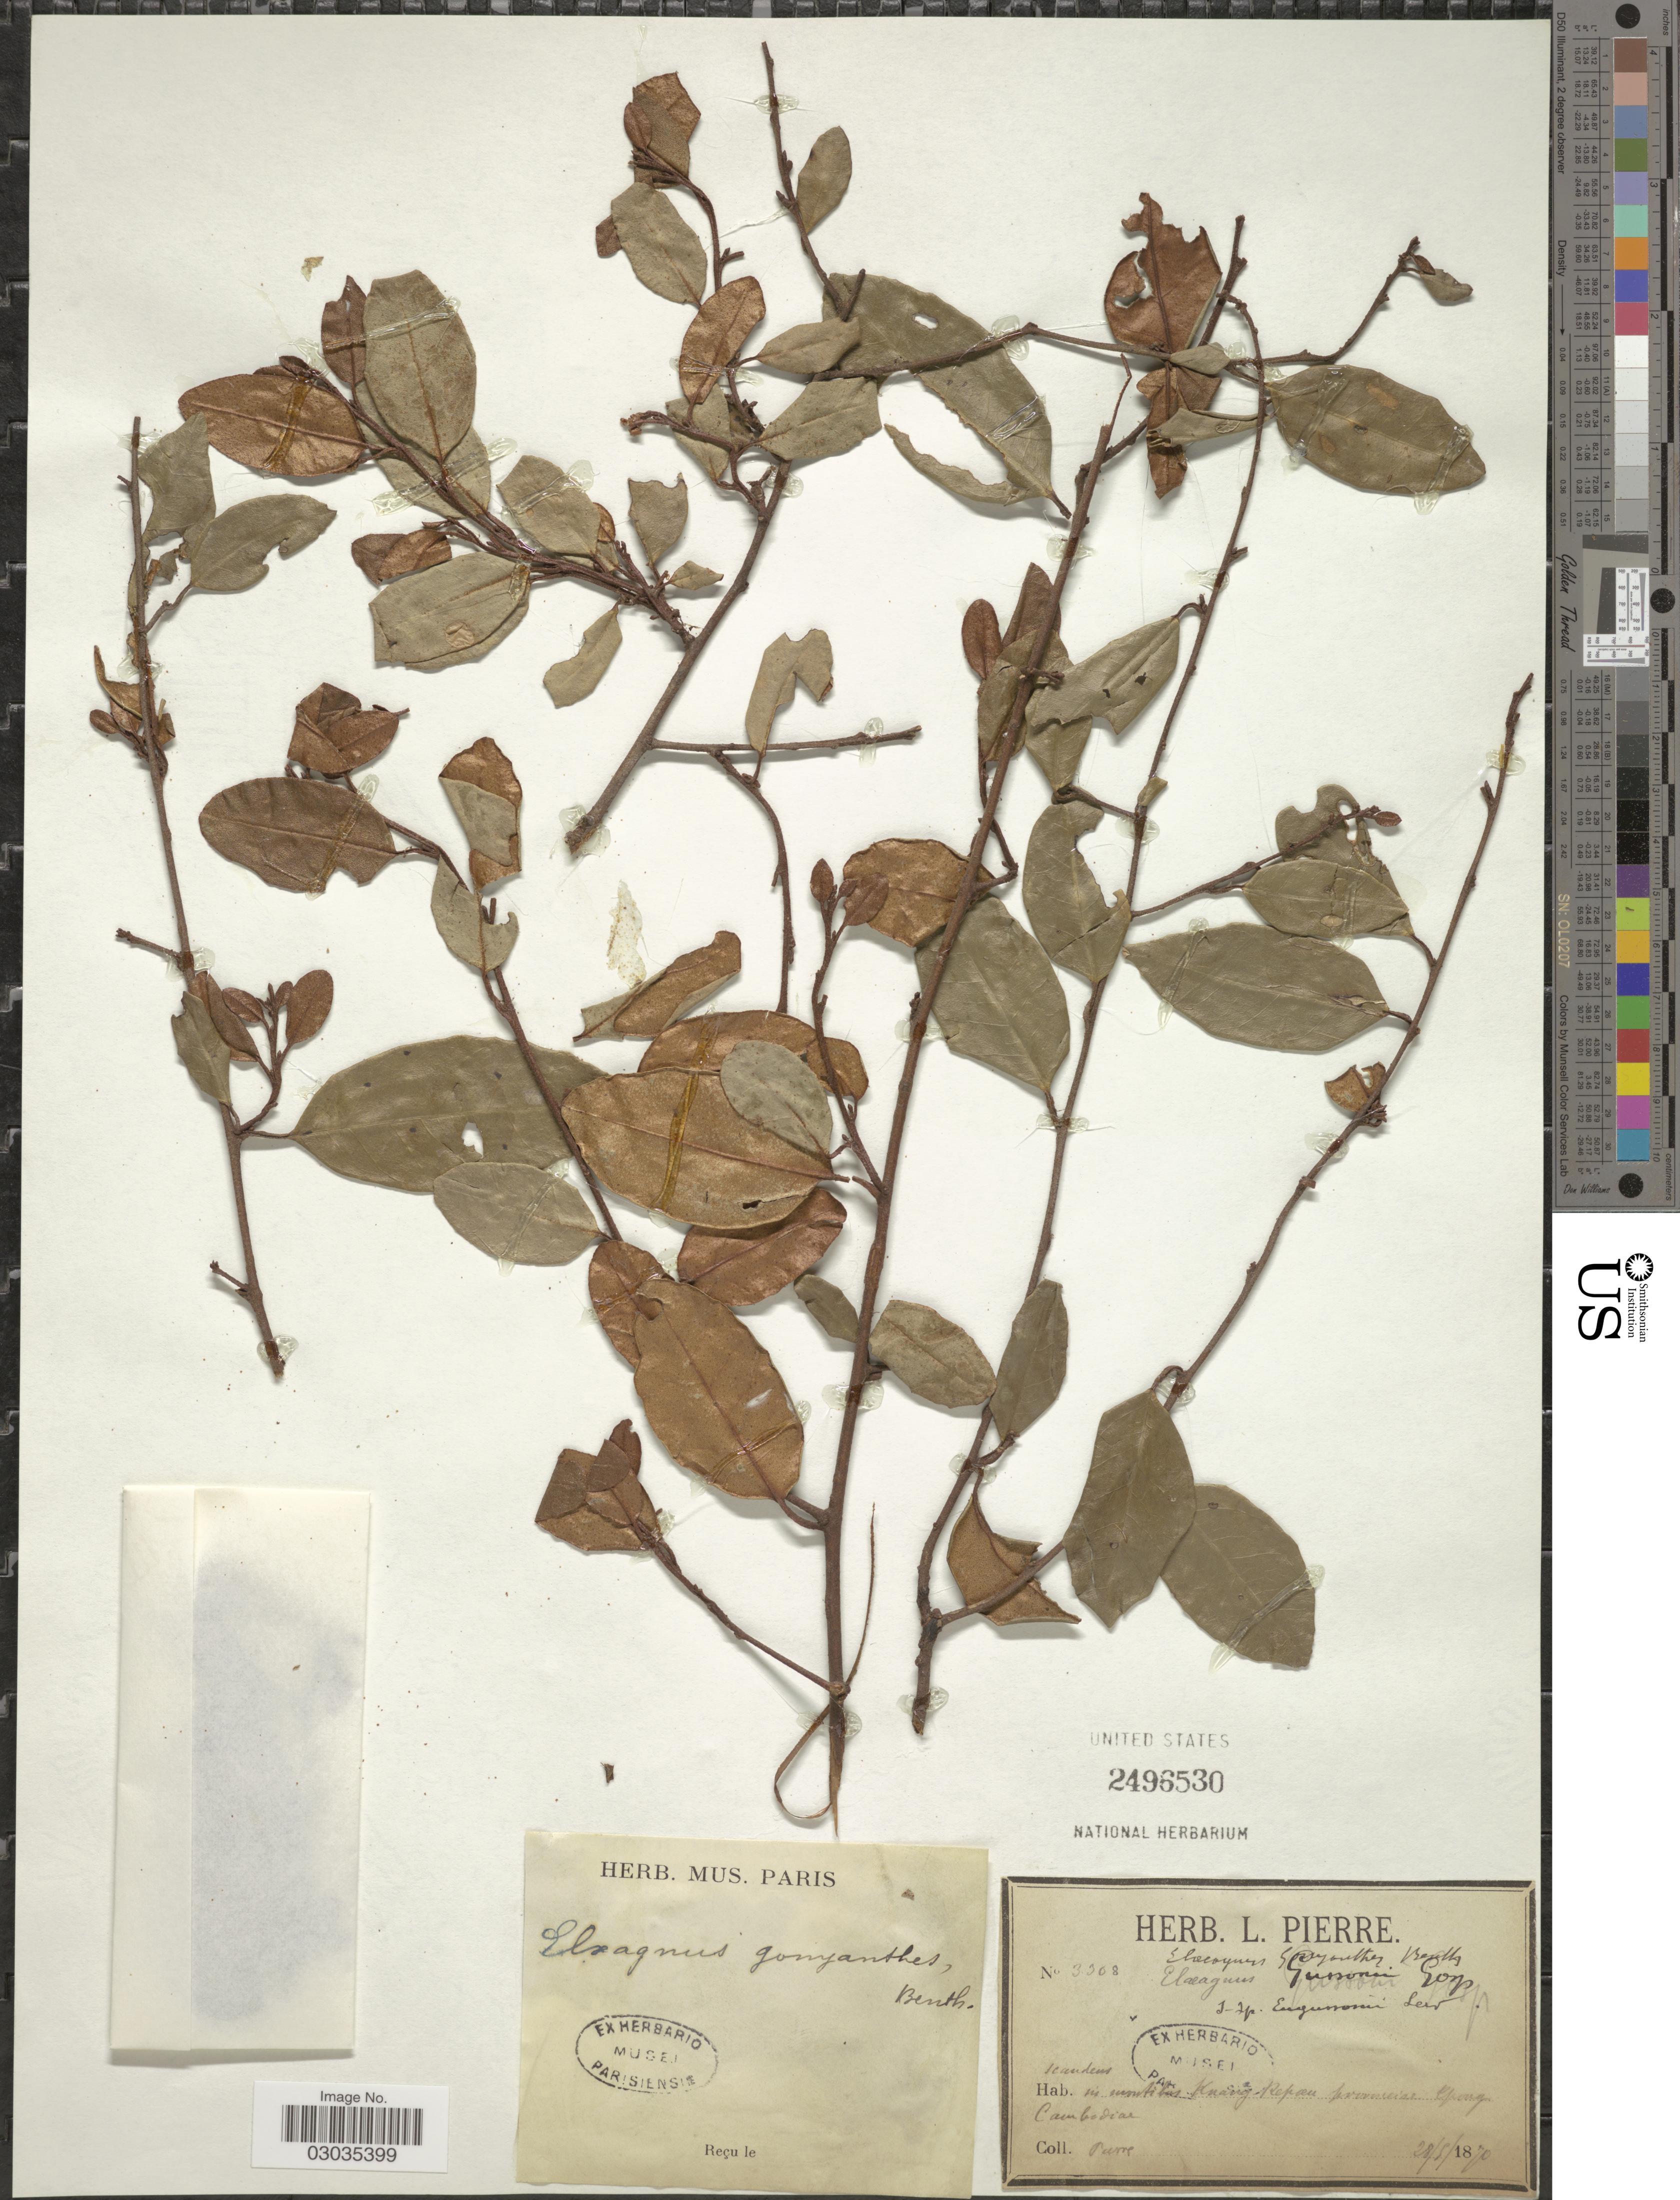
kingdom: Plantae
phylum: Tracheophyta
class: Magnoliopsida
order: Rosales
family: Elaeagnaceae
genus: Elaeagnus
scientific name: Elaeagnus gonyanthes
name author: Benth.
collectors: L. Pierre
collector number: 3308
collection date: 1870-05-28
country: Cambodia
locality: In montibus Knang-Kepau province Chong Cambodiae.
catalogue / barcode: US 2496530